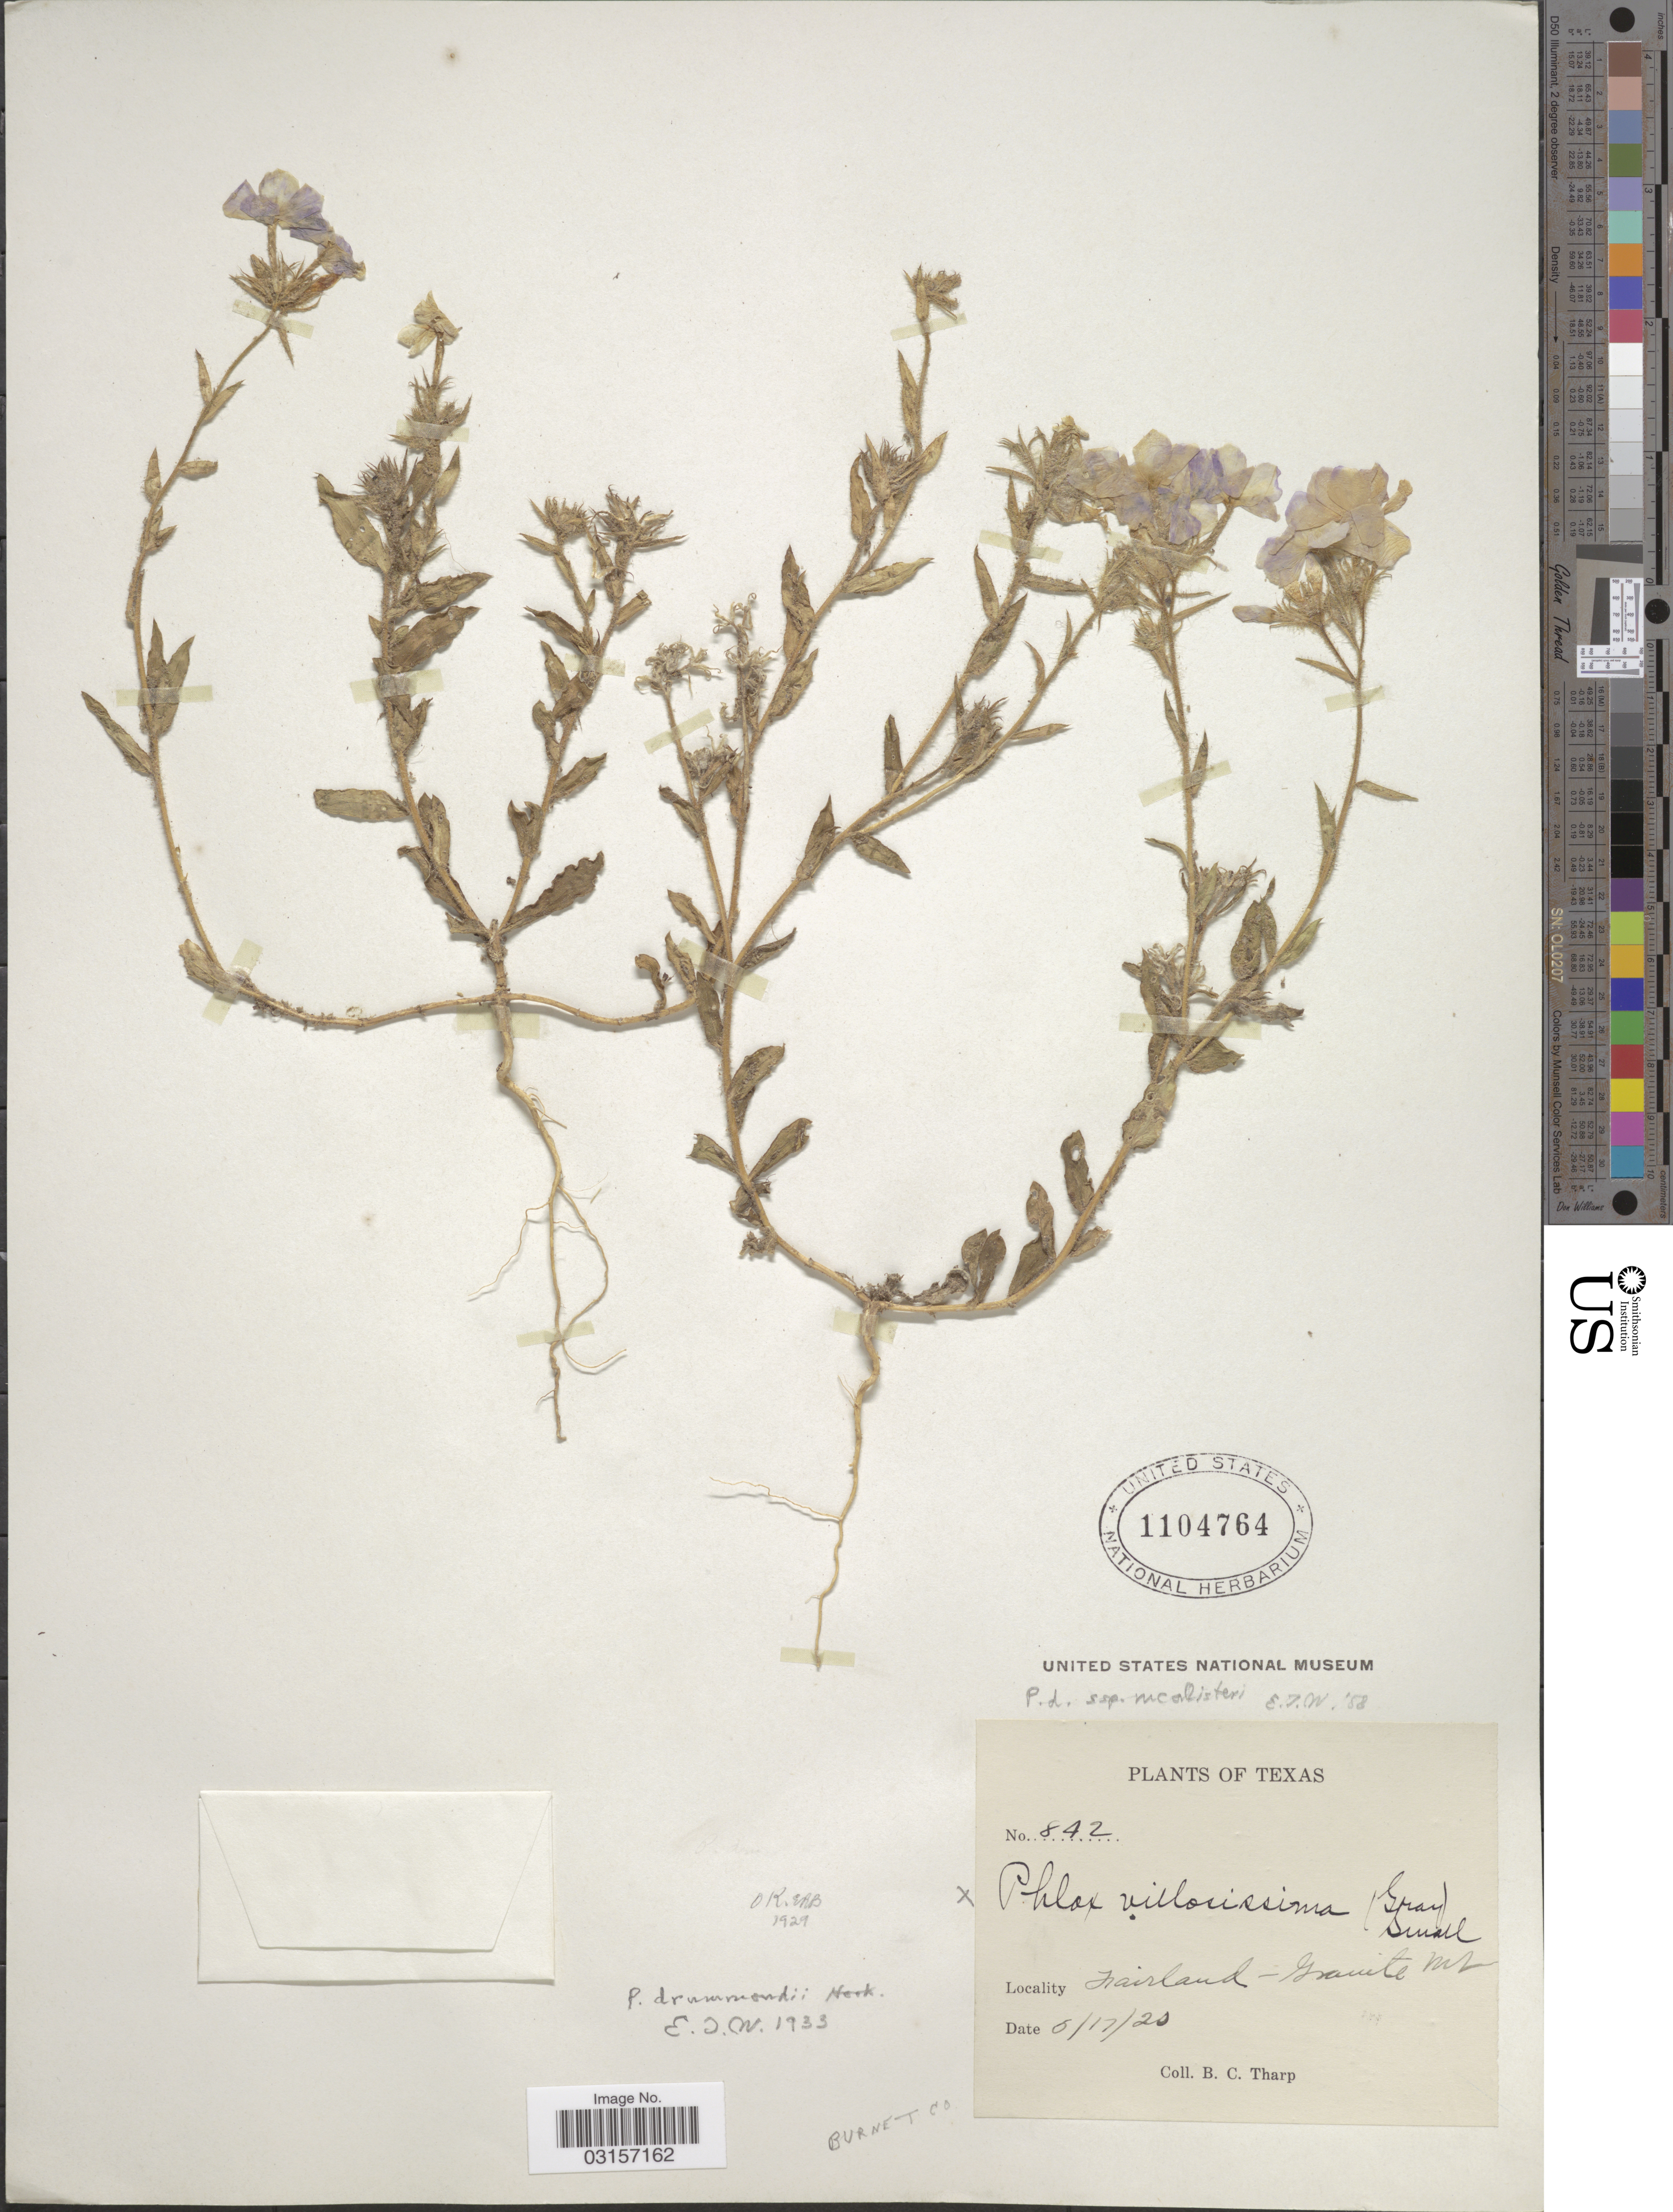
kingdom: Plantae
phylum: Tracheophyta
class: Magnoliopsida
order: Ericales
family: Polemoniaceae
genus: Phlox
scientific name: Phlox drummondii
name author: Hook.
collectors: B. C. Tharp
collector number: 842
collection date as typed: Transcribed d/m/y: 17/5/20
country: United States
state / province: Texas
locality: Fairland, Granite Mt., Burnet Co.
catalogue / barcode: US 1104764